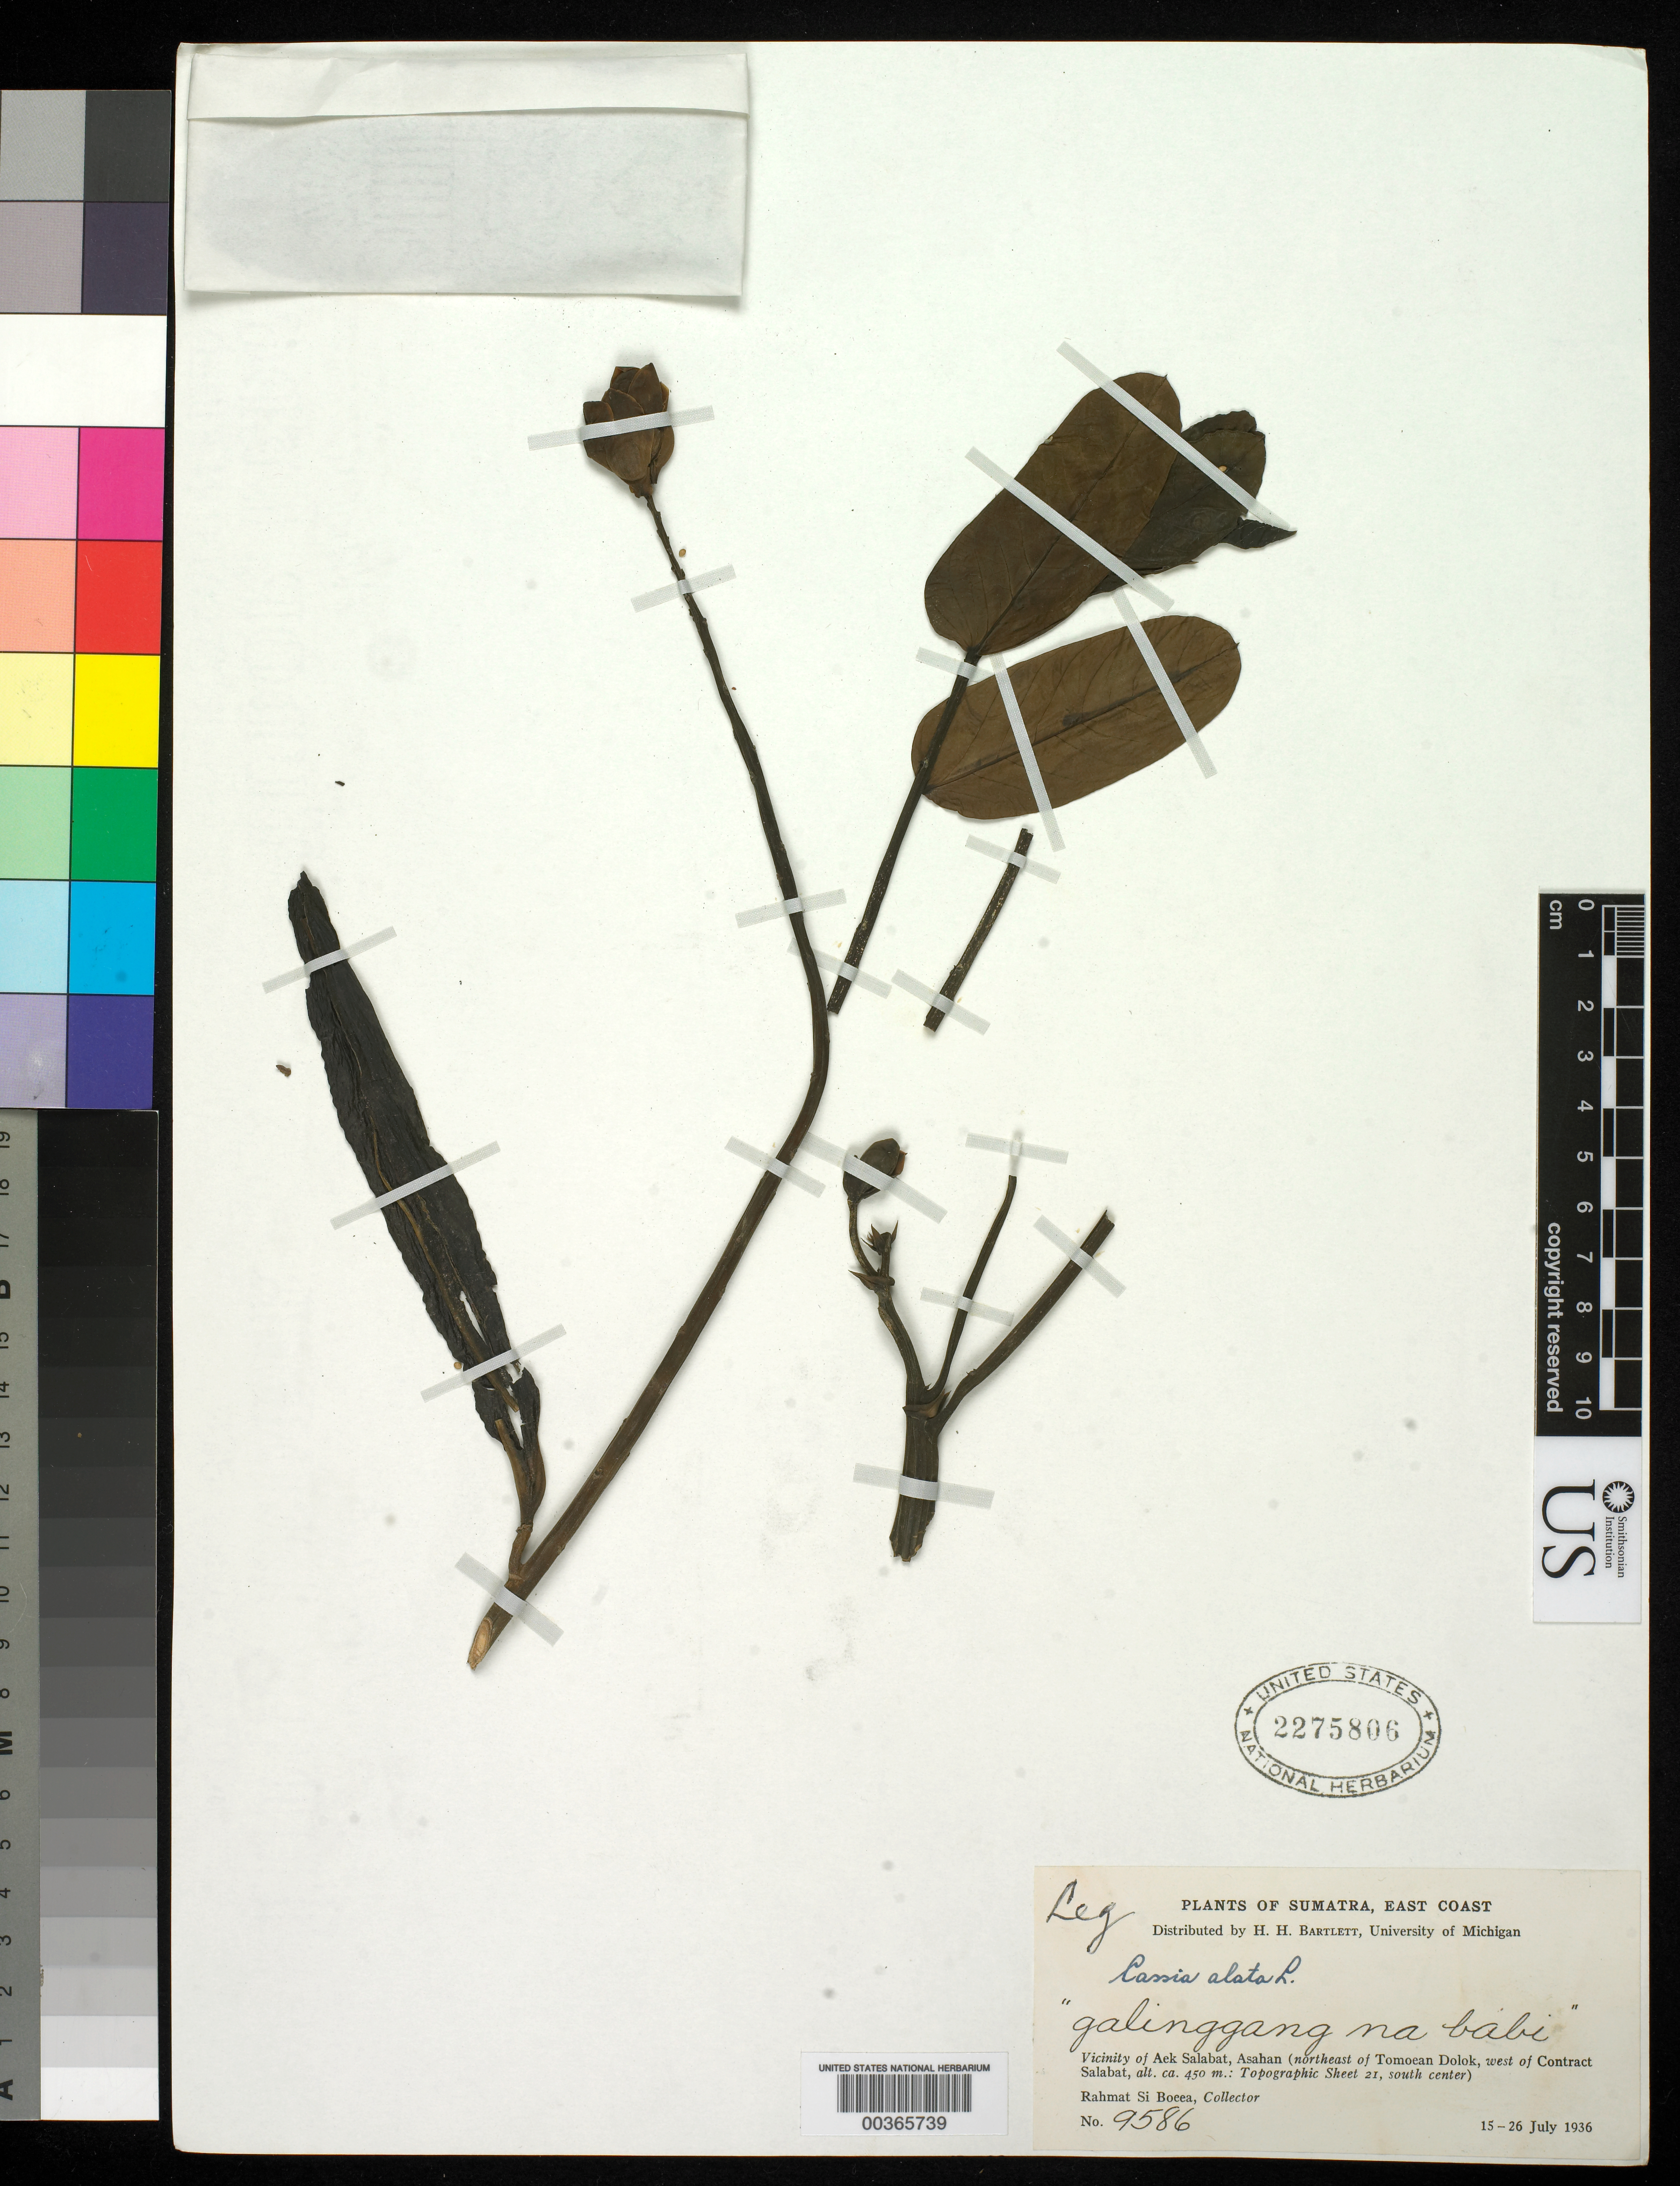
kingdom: Plantae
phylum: Tracheophyta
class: Magnoliopsida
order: Fabales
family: Fabaceae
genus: Senna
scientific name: Senna alata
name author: (L.) Roxb.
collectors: Rahmat Si Boeea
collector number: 9586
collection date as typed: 15 Jul 1936 to 26 Jul 1936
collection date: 1936-07-15/1936-07-26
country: Indonesia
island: Sumatra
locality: Vicinity of aek salabat, asahan, ne of tomoean dolok, w of contract salabat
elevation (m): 450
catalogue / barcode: US 2275806